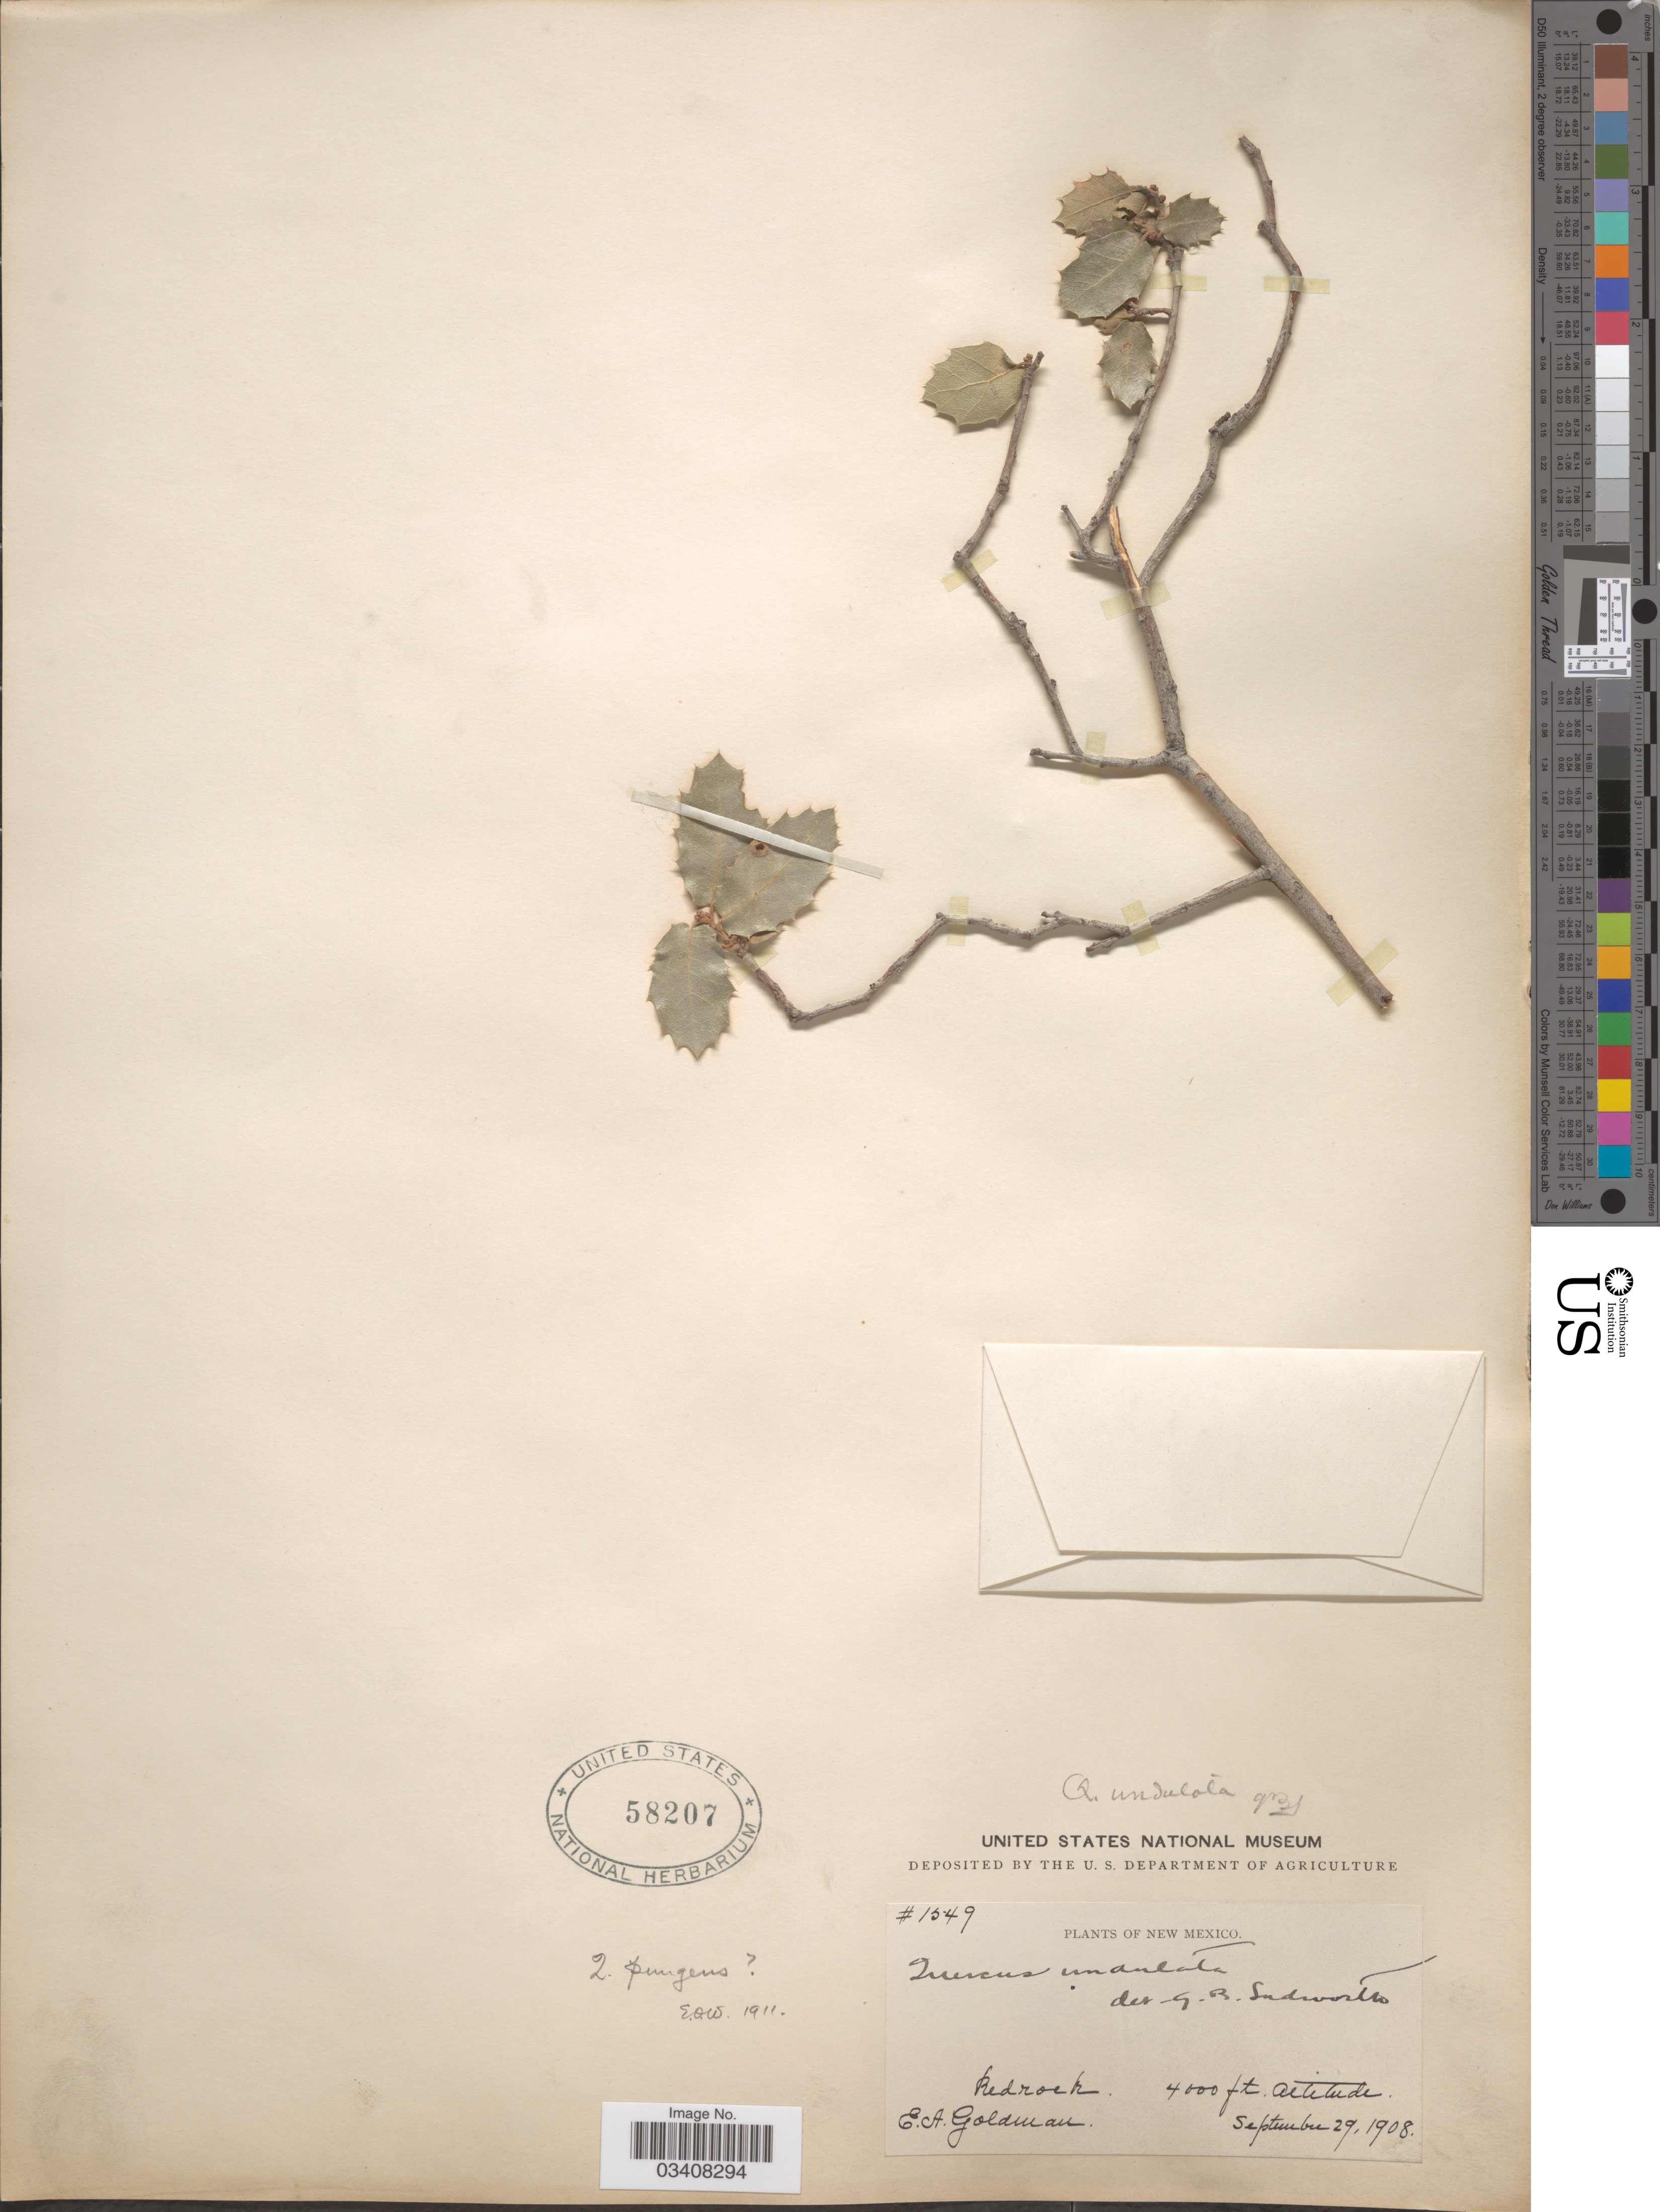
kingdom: Plantae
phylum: Tracheophyta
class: Magnoliopsida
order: Fagales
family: Fagaceae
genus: Quercus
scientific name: Quercus pungens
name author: Liebm.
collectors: E. A. Goldman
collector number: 1549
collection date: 1908-09-29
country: United States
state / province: New Mexico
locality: Redrock.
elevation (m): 1219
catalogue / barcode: US 58207